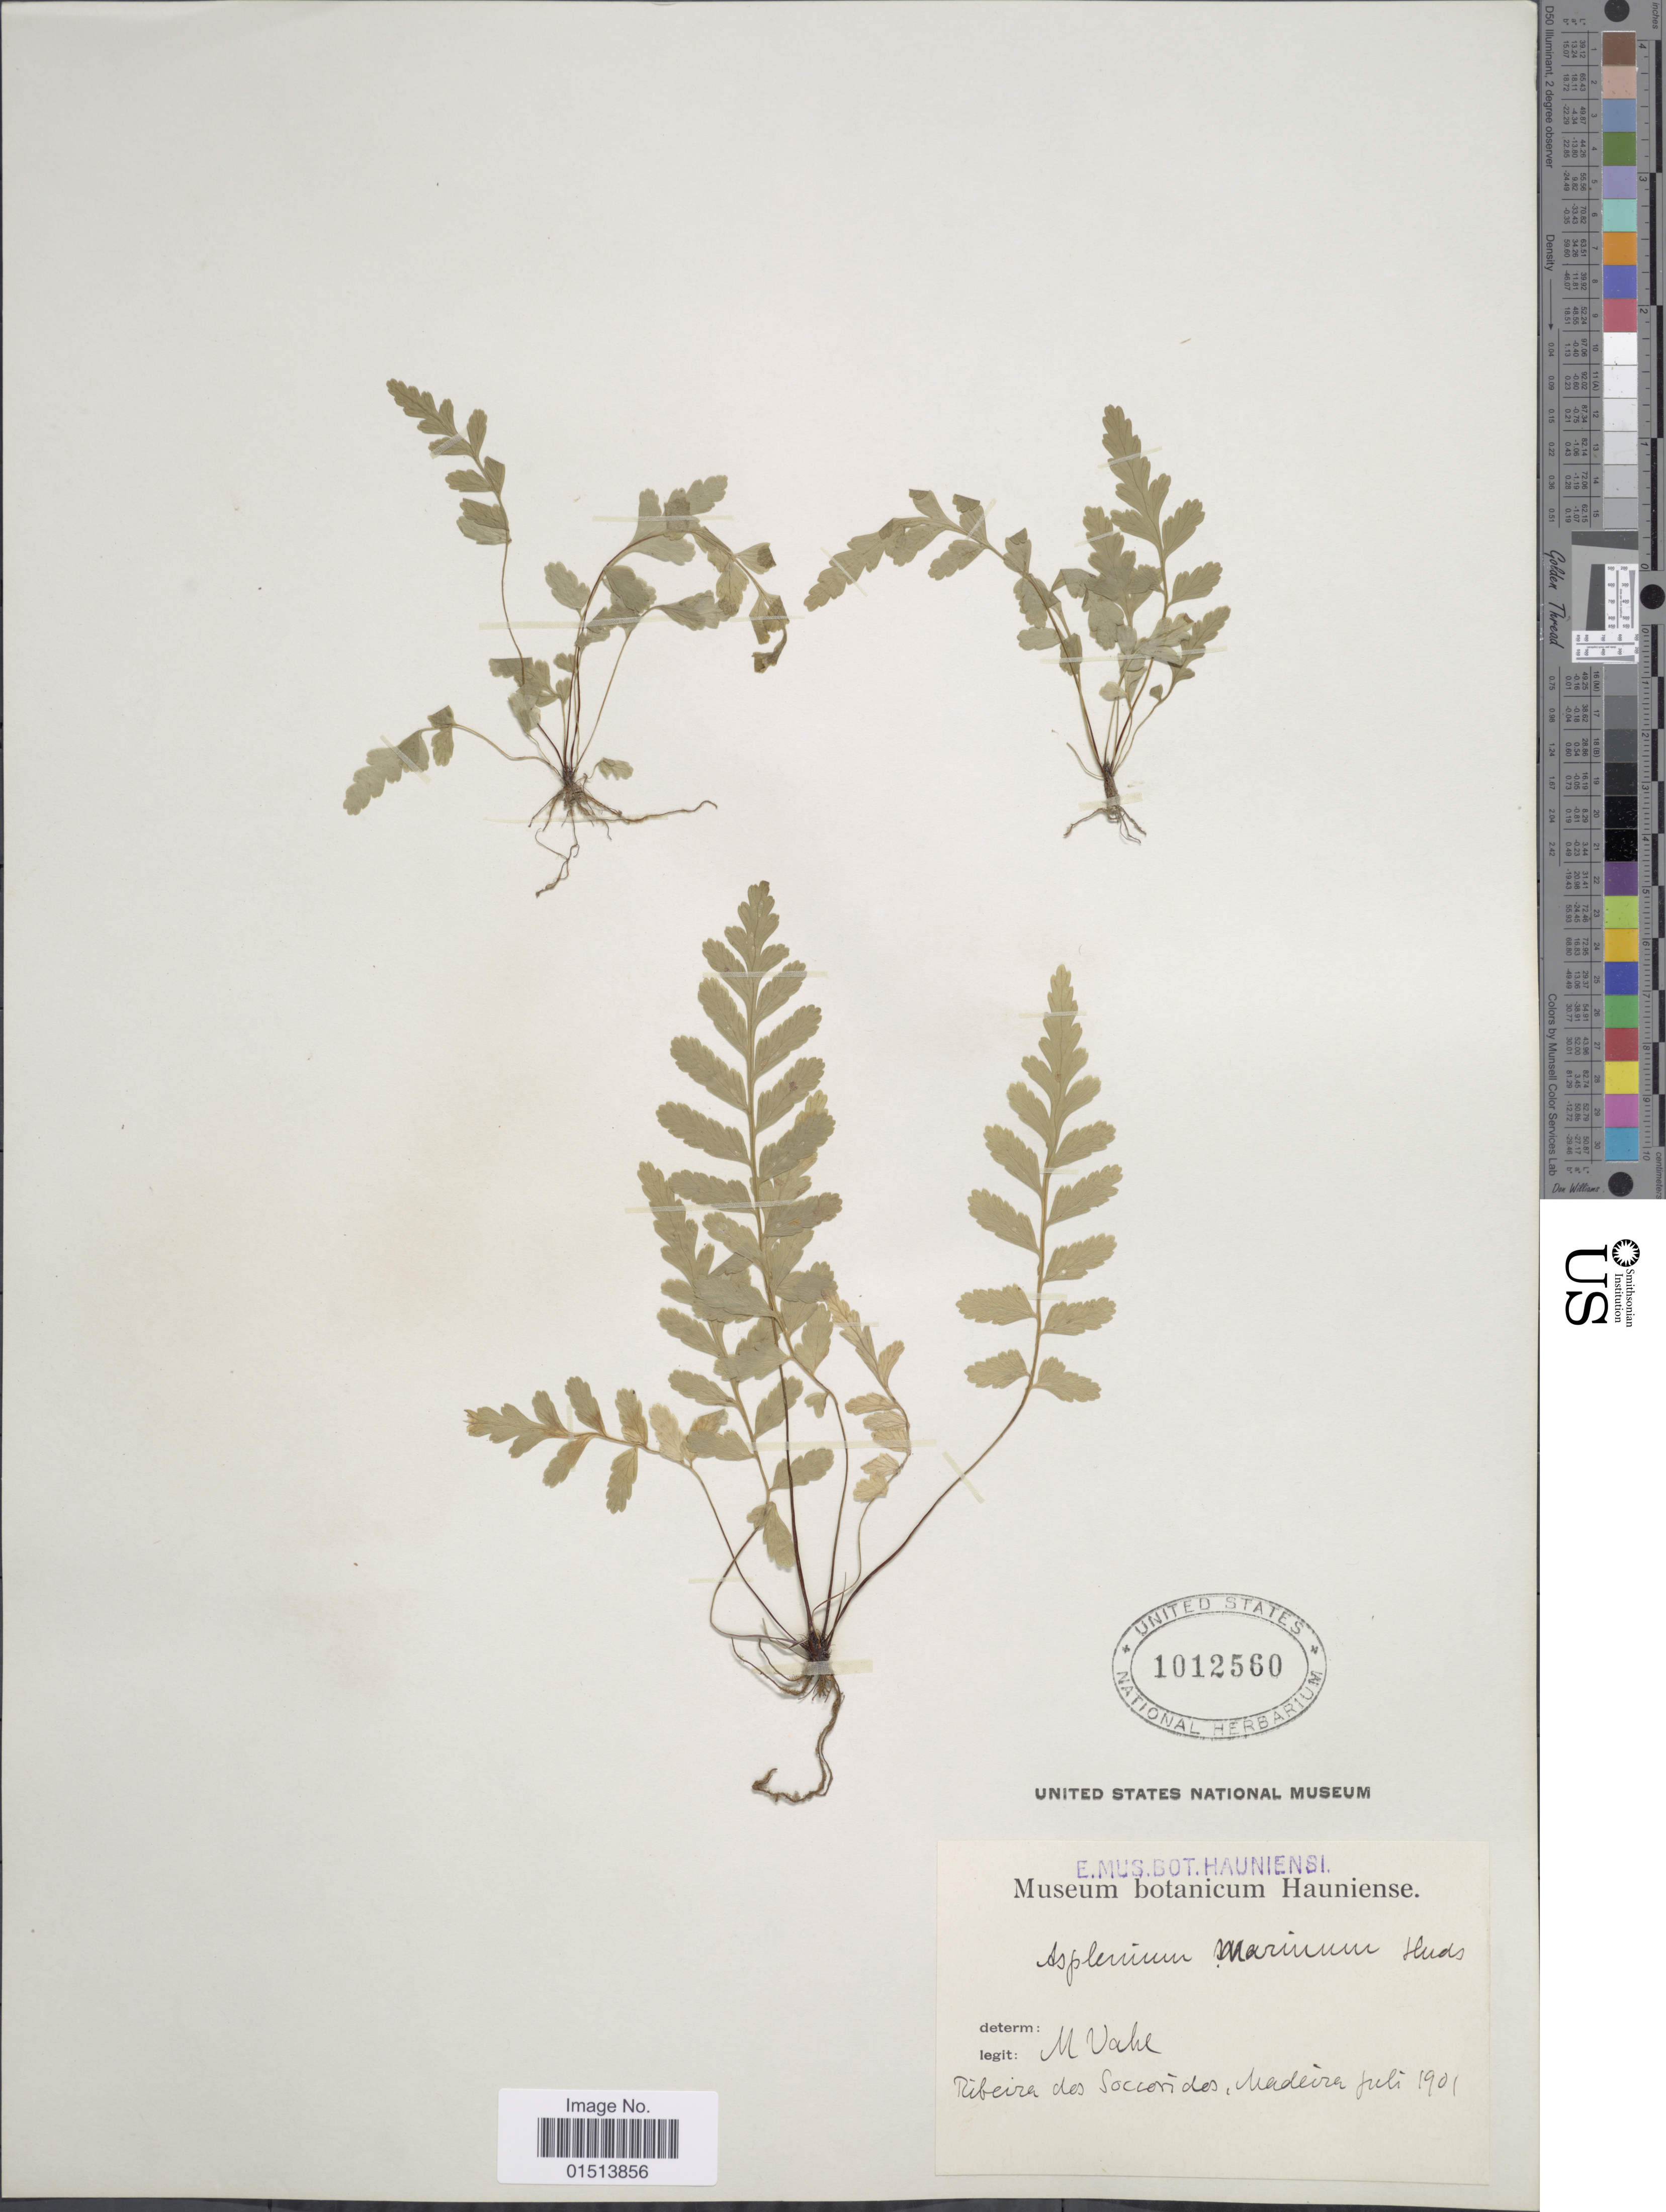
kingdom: Plantae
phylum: Tracheophyta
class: Polypodiopsida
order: Polypodiales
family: Aspleniaceae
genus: Asplenium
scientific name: Asplenium marinum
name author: L.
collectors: M. Vahl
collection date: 1901-07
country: Portugal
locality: Ribeira dos Soccoridos, Madeira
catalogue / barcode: US 1012560